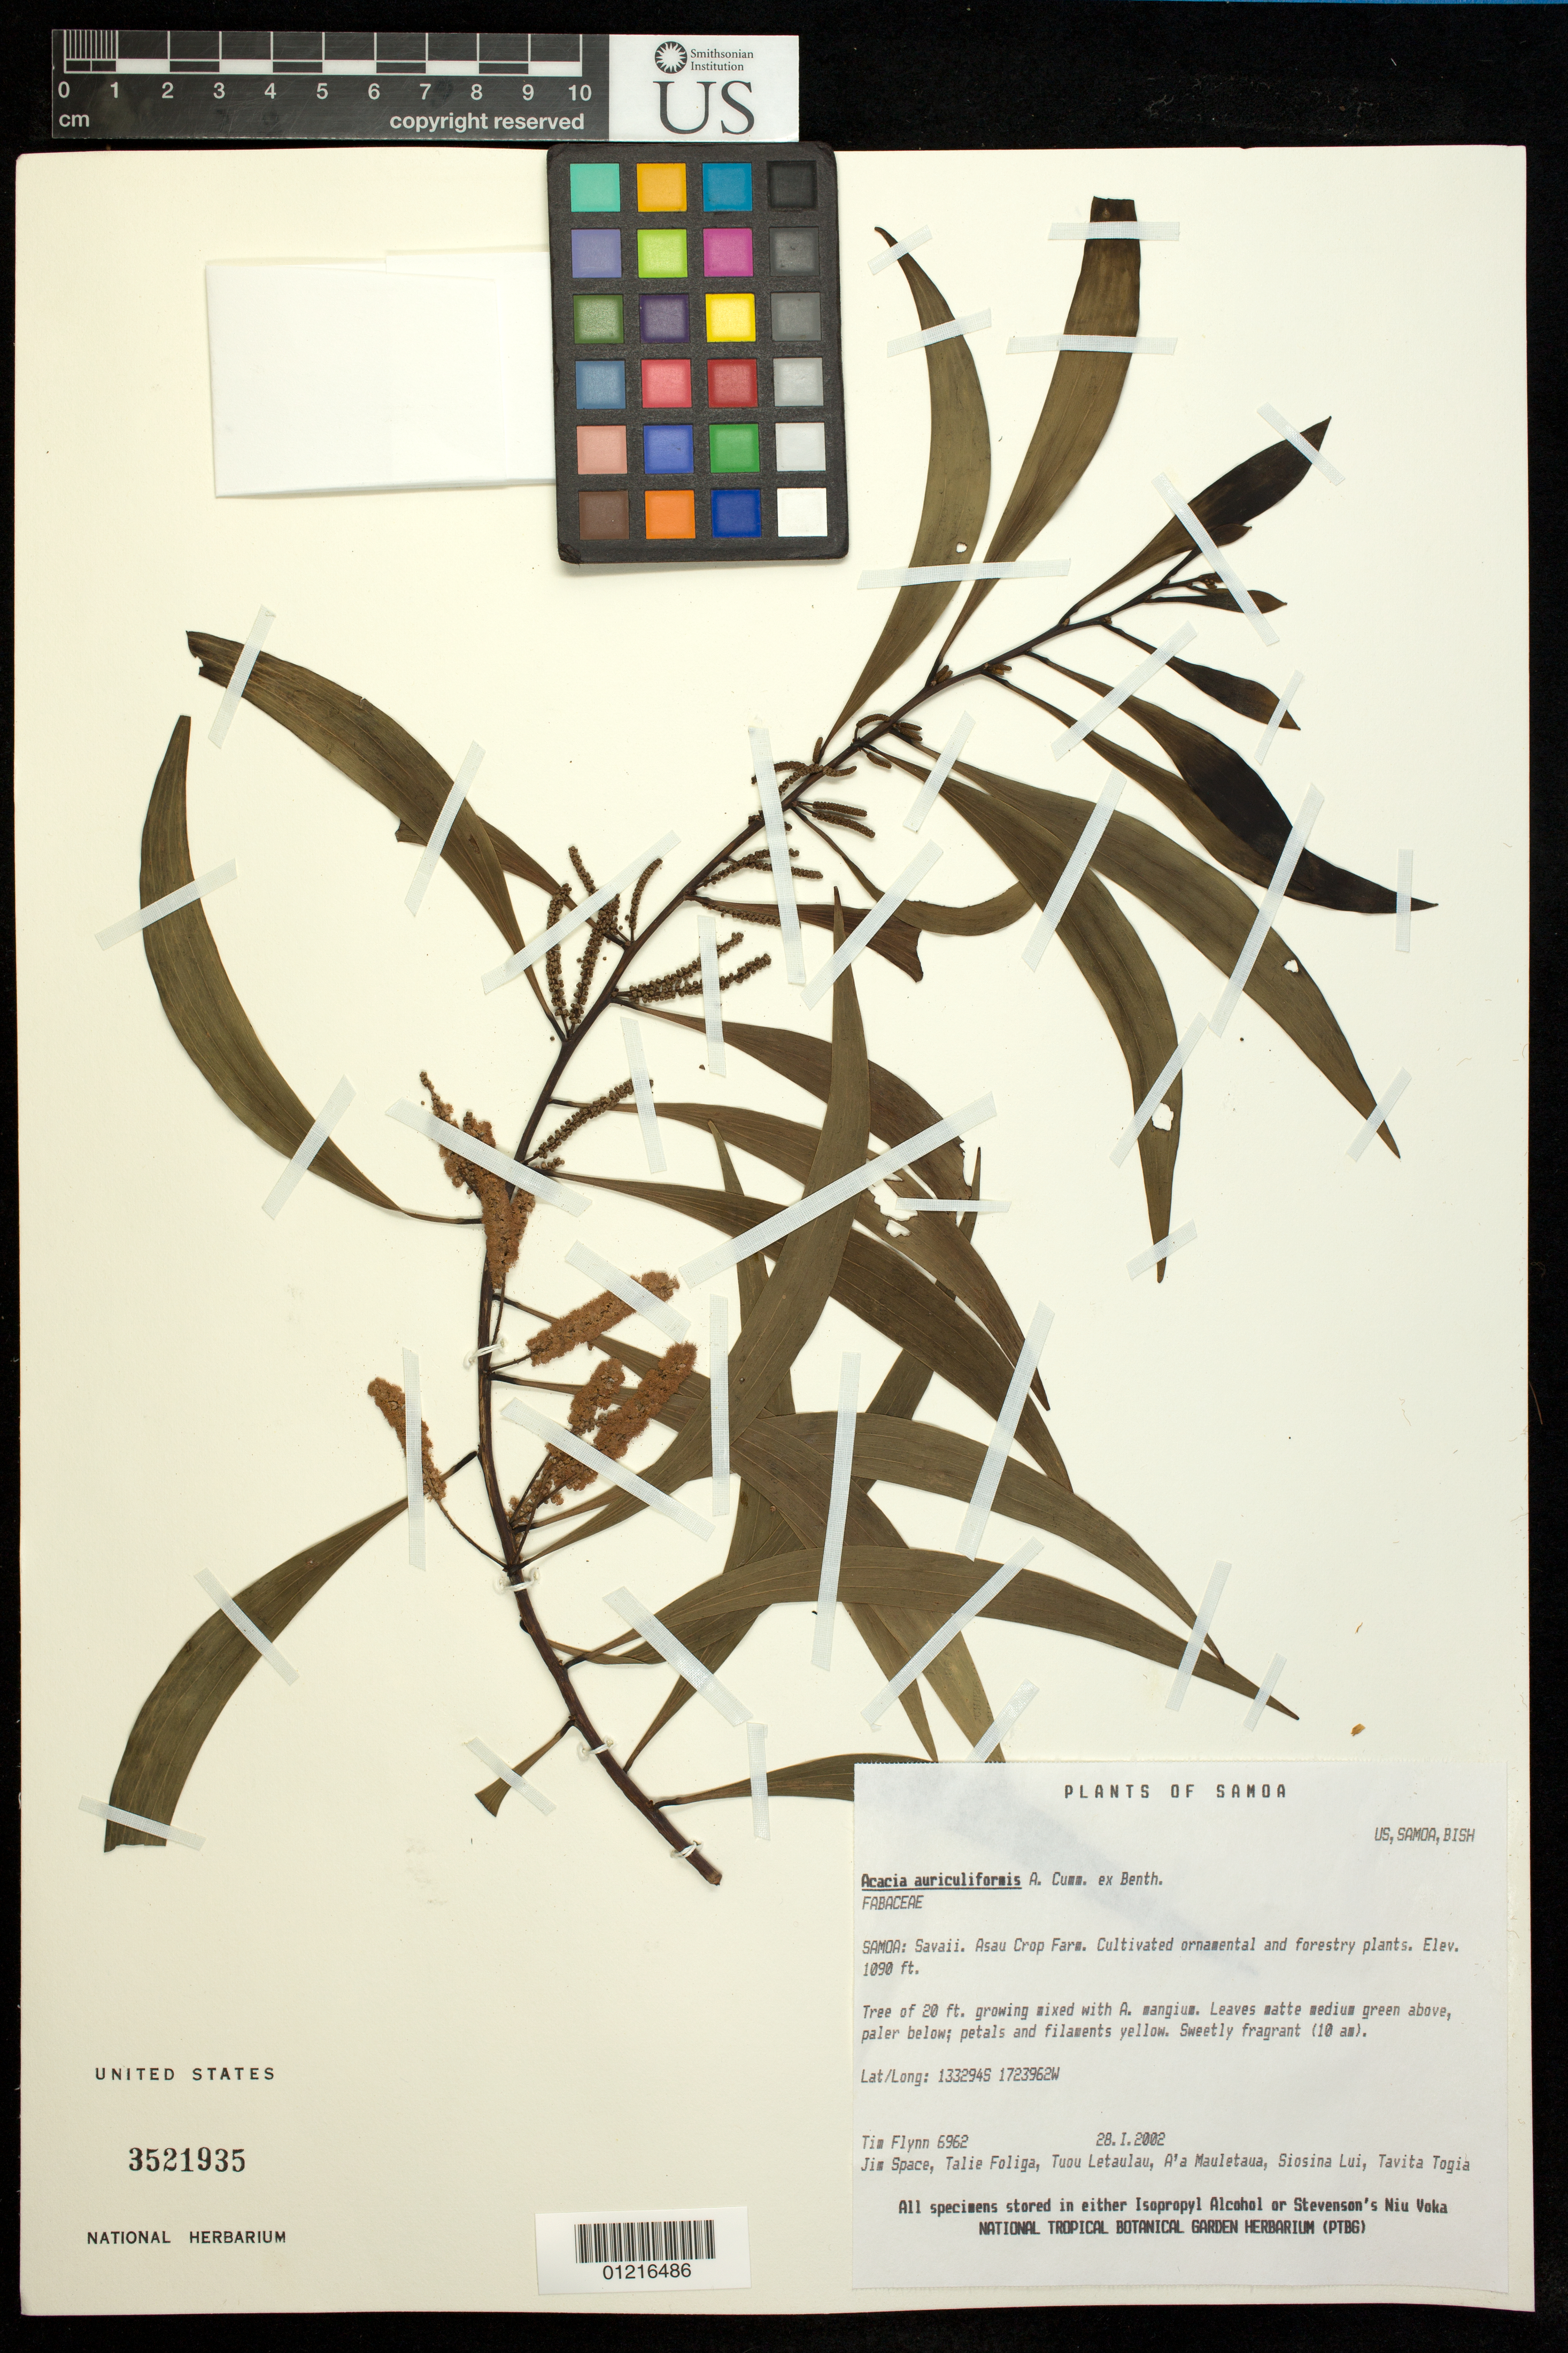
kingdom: Plantae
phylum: Tracheophyta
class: Magnoliopsida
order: Fabales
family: Fabaceae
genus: Acacia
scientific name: Acacia auriculiformis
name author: A. Cunn. ex Benth.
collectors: T. W. Flynn, J. Space, T. Foliga, T. Letaulau, A. Mauletaua, S. Lui & T. Togia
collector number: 6962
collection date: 2002-01-28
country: Samoa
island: Savai'i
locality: Asau crop farm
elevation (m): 332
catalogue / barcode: US 3521935